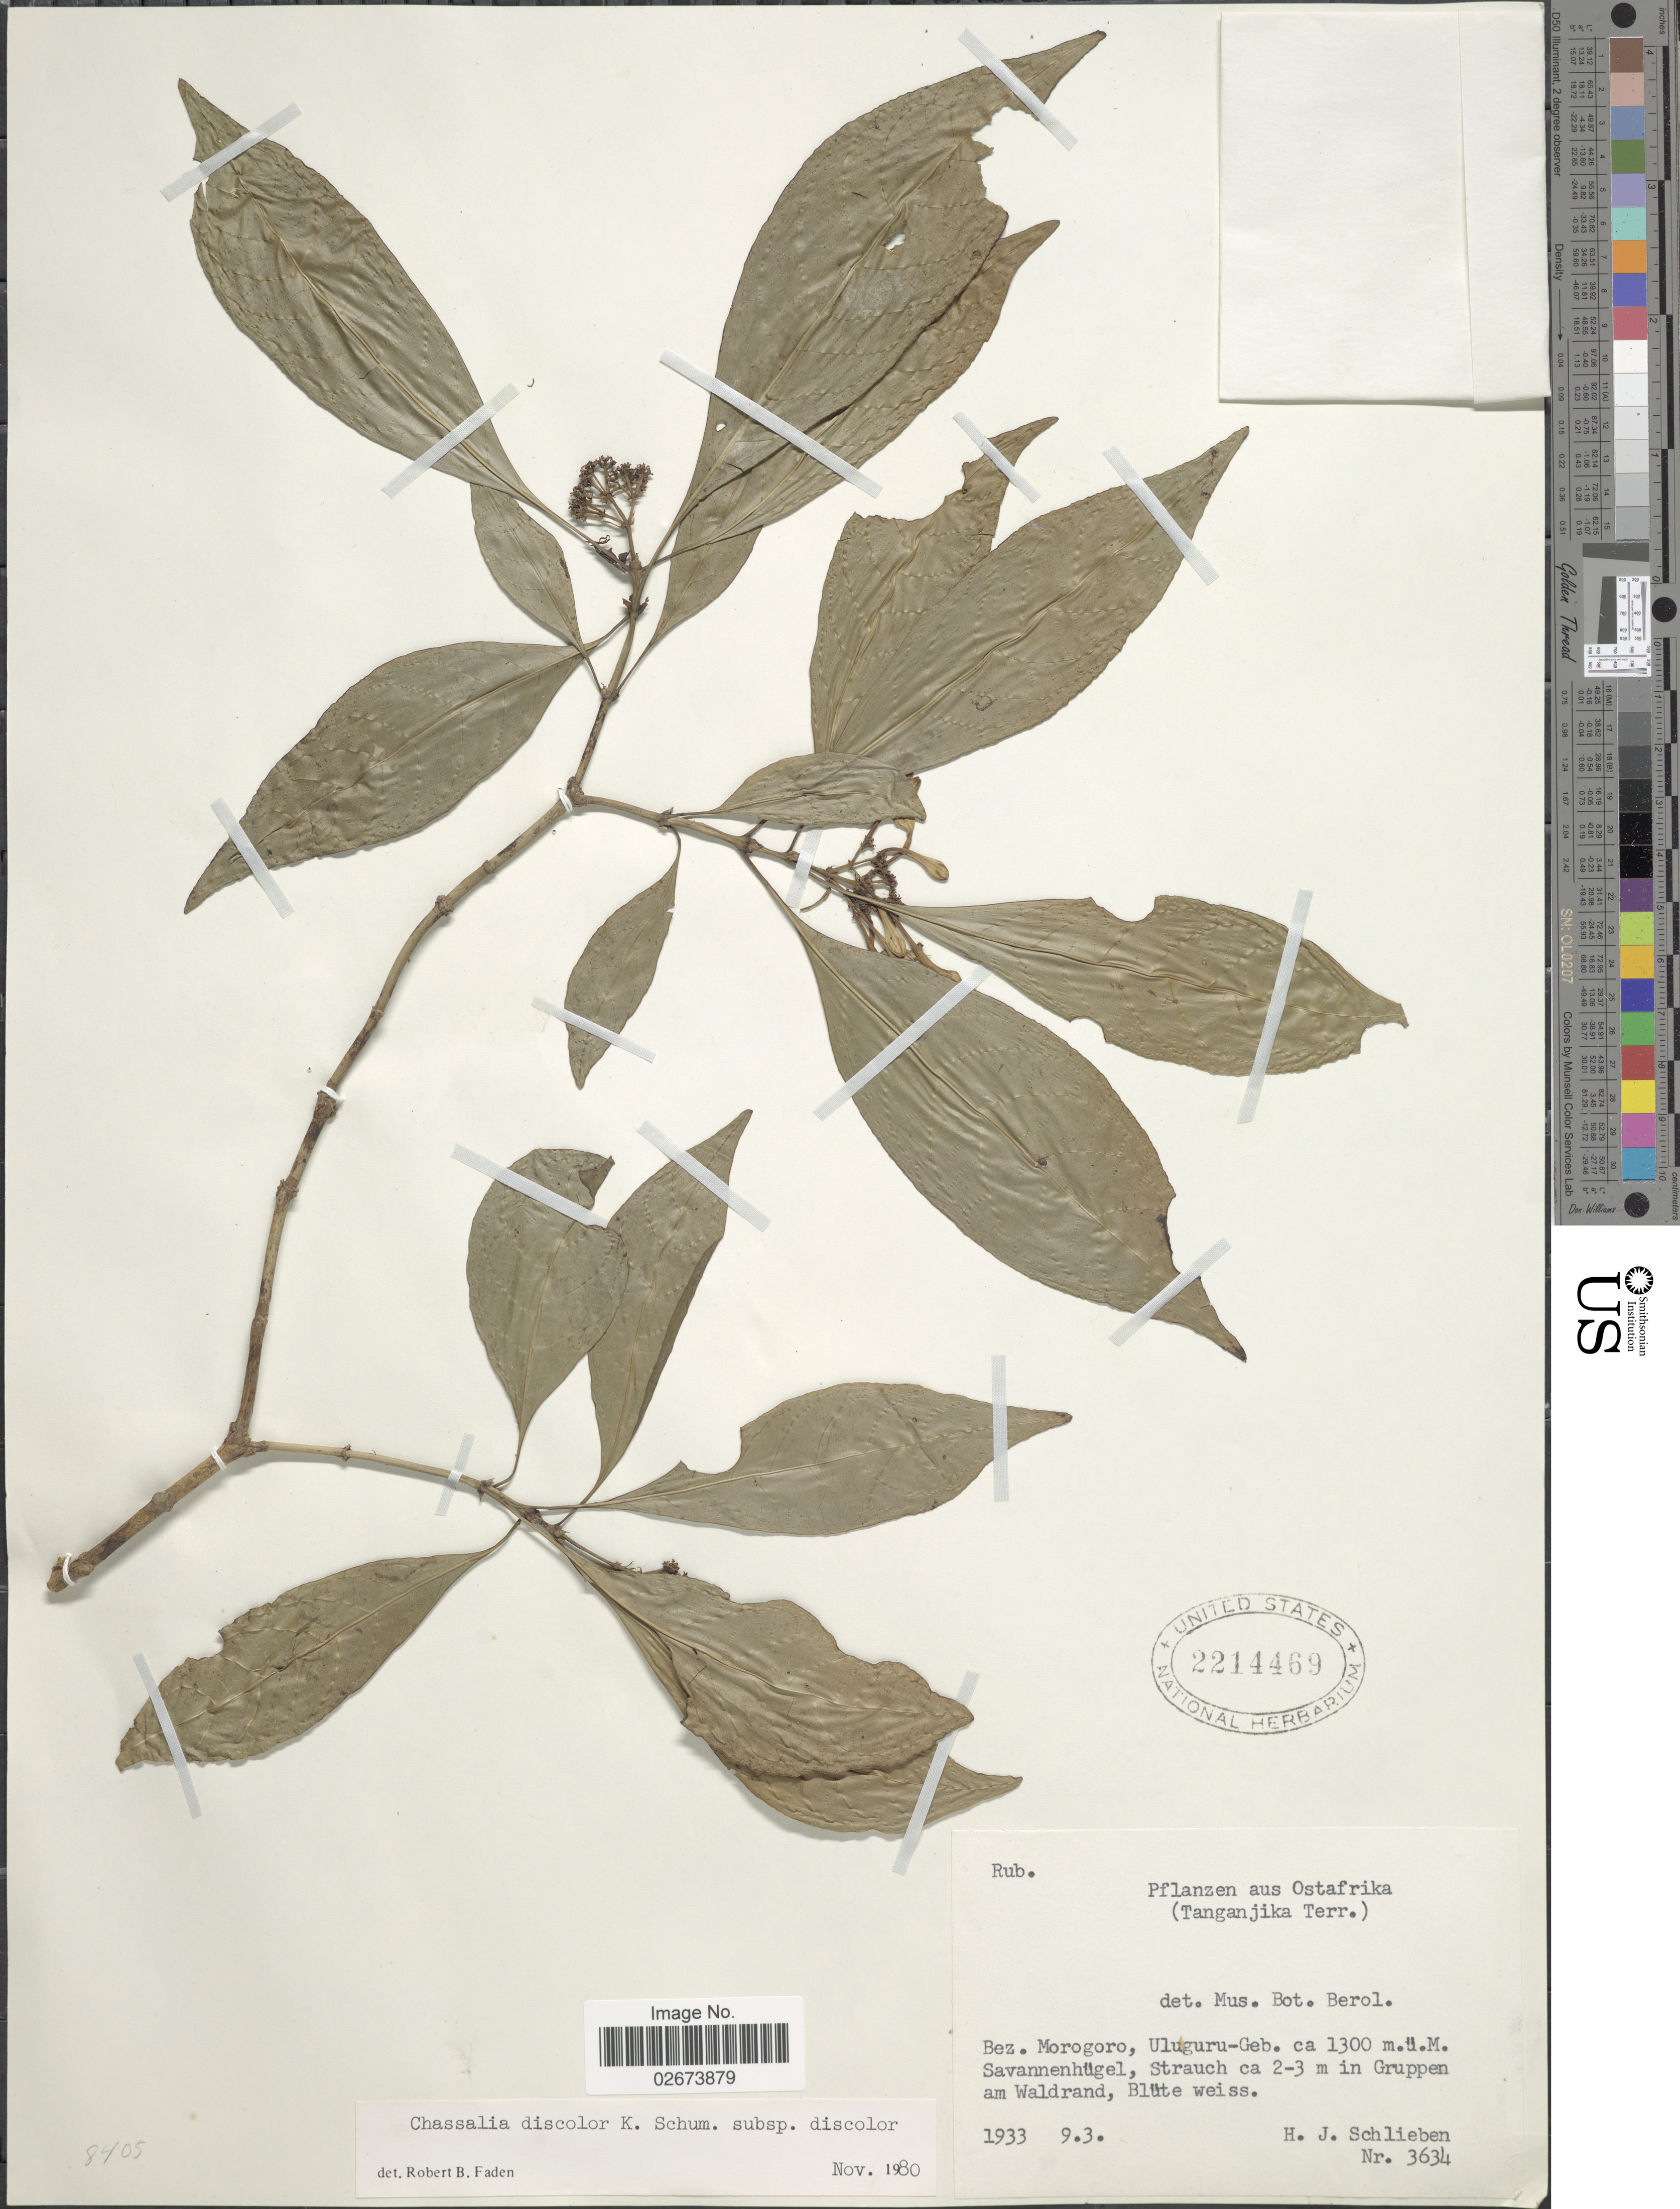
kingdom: Plantae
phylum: Tracheophyta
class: Magnoliopsida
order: Gentianales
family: Rubiaceae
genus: Chassalia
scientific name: Chassalia discolor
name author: K. Schum.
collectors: H. J. Schlieben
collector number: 3634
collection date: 1933-03-09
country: Tanzania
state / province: Morogoro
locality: Ostafrika (Tanganjika Terr.), Bez. Morogoro, Uluguru-Geb.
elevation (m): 1300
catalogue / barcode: US 2214469